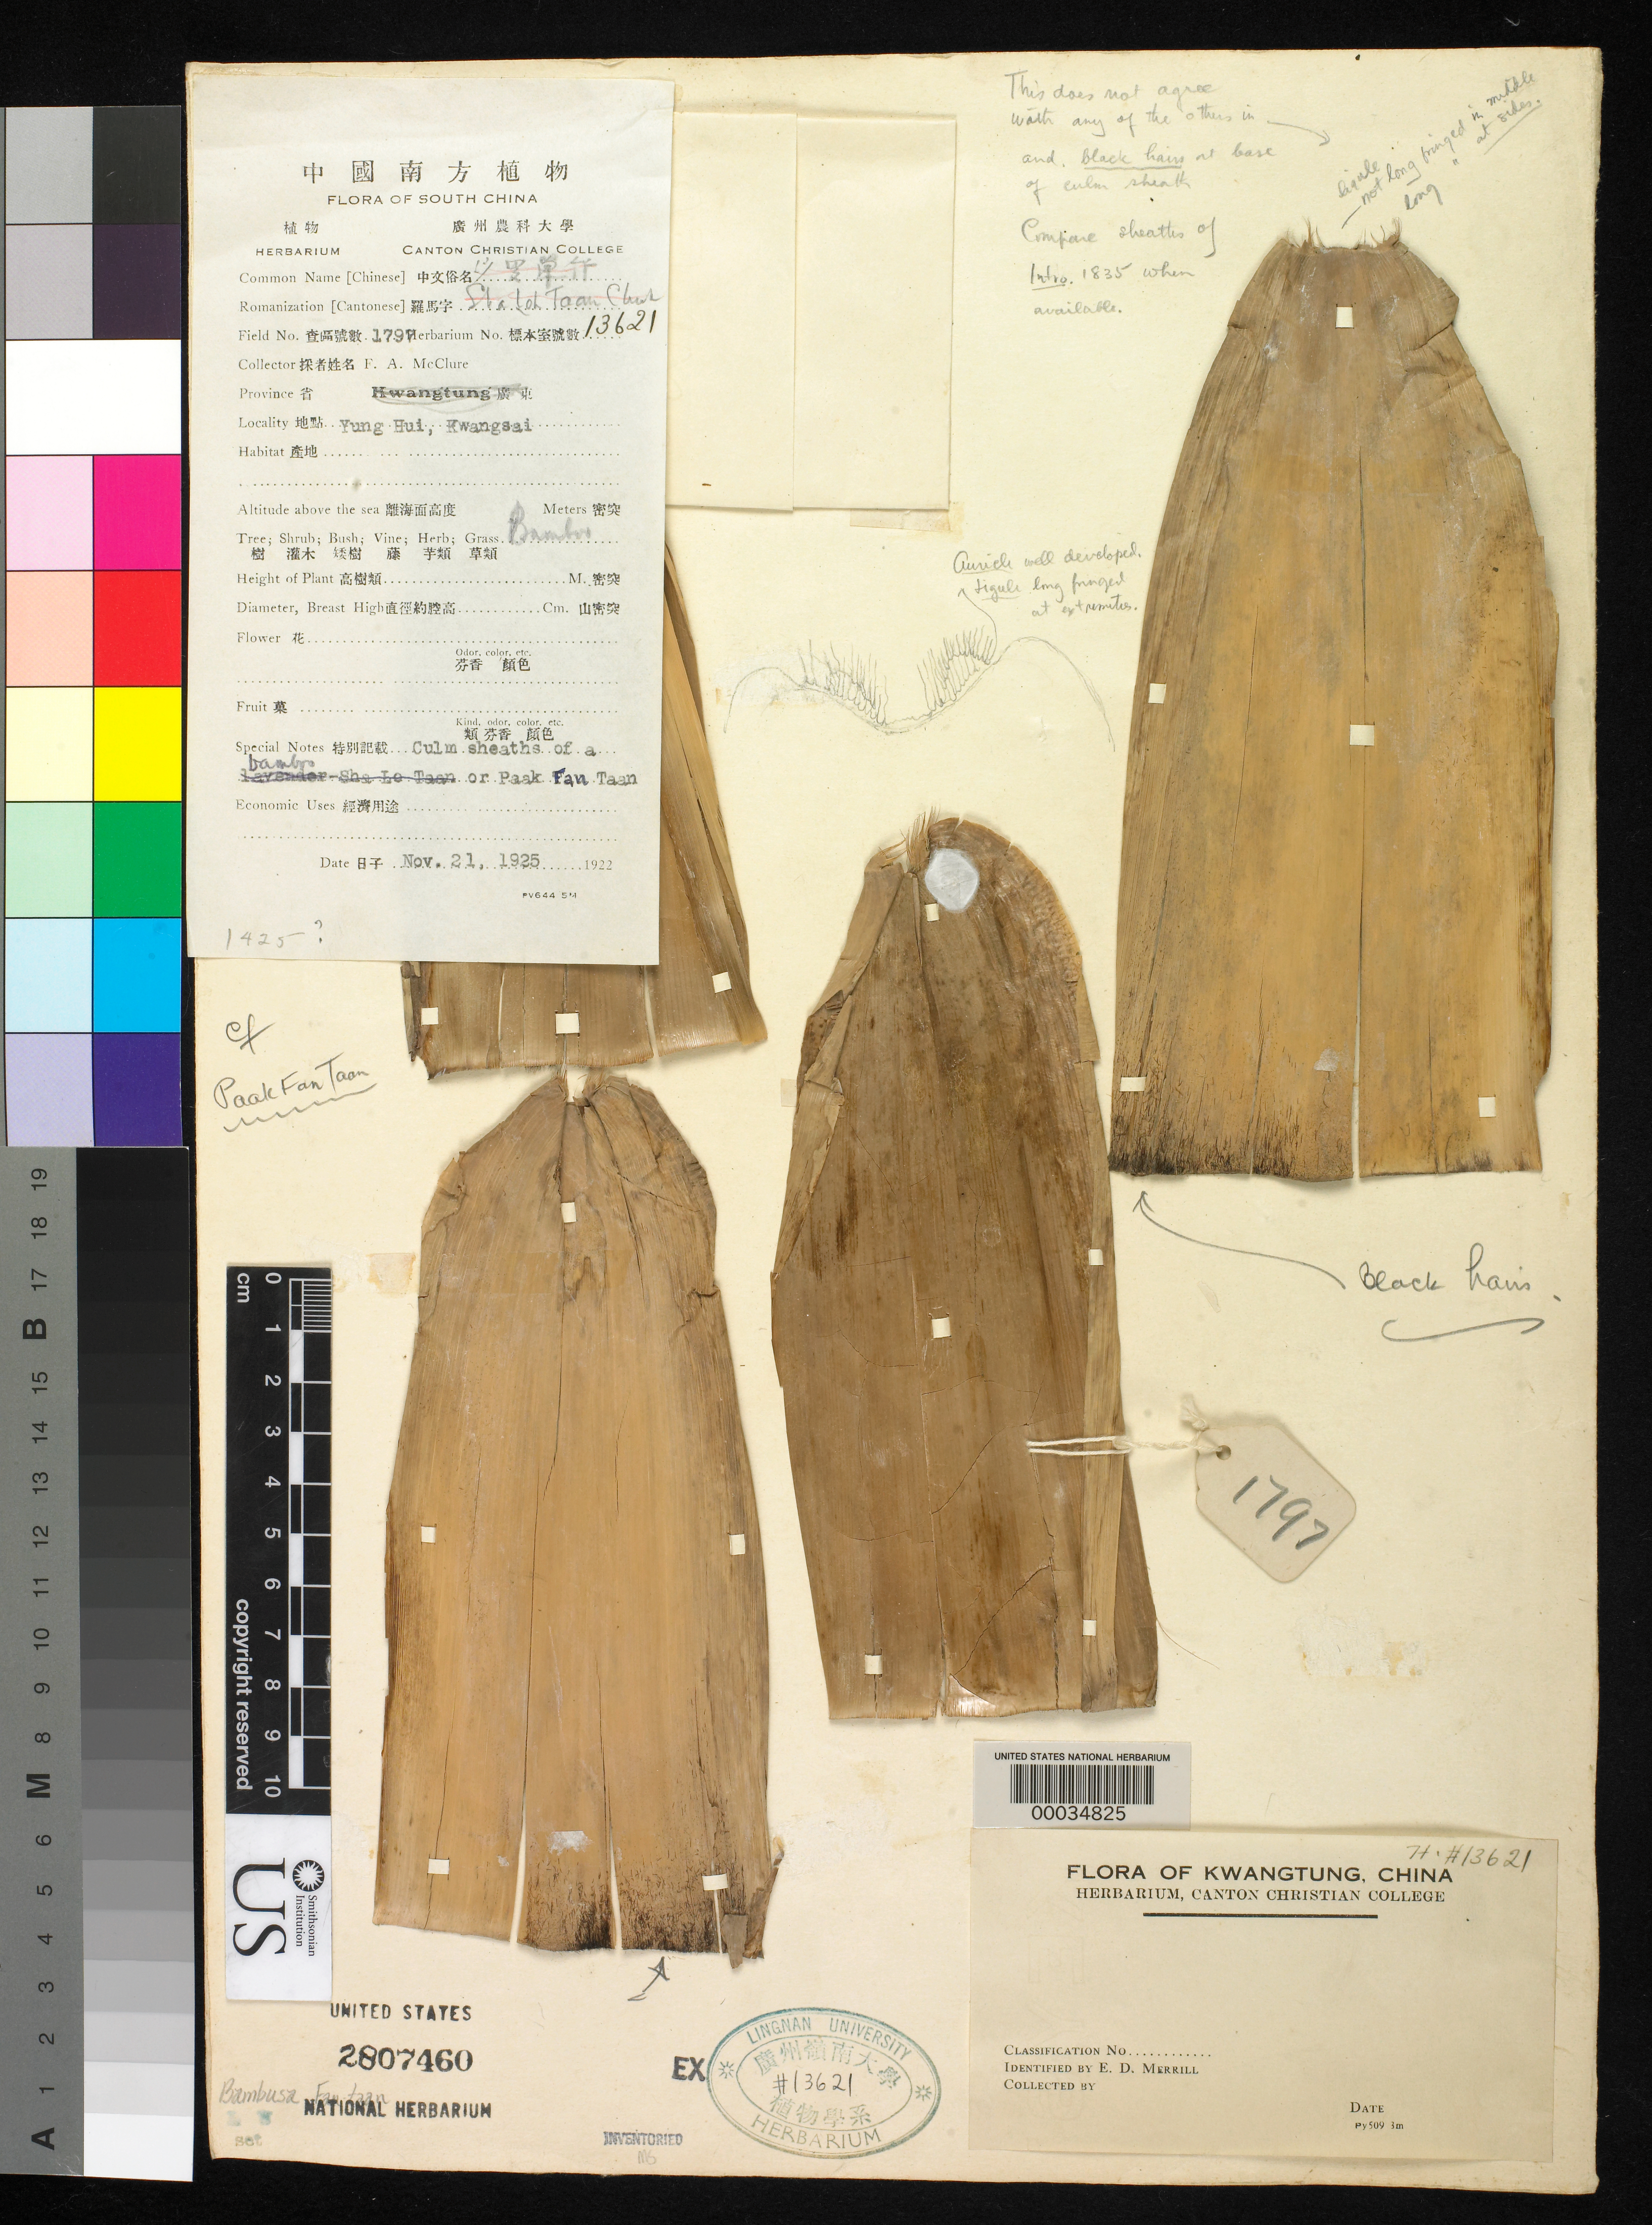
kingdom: Plantae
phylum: Tracheophyta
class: Liliopsida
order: Poales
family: Poaceae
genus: Bambusa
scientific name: Bambusa fan-taan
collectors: F. A. McClure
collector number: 1797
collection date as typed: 21 Nov 1925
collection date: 1925-11-21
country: China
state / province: Jiangxi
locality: Yung hui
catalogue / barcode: US 2807460